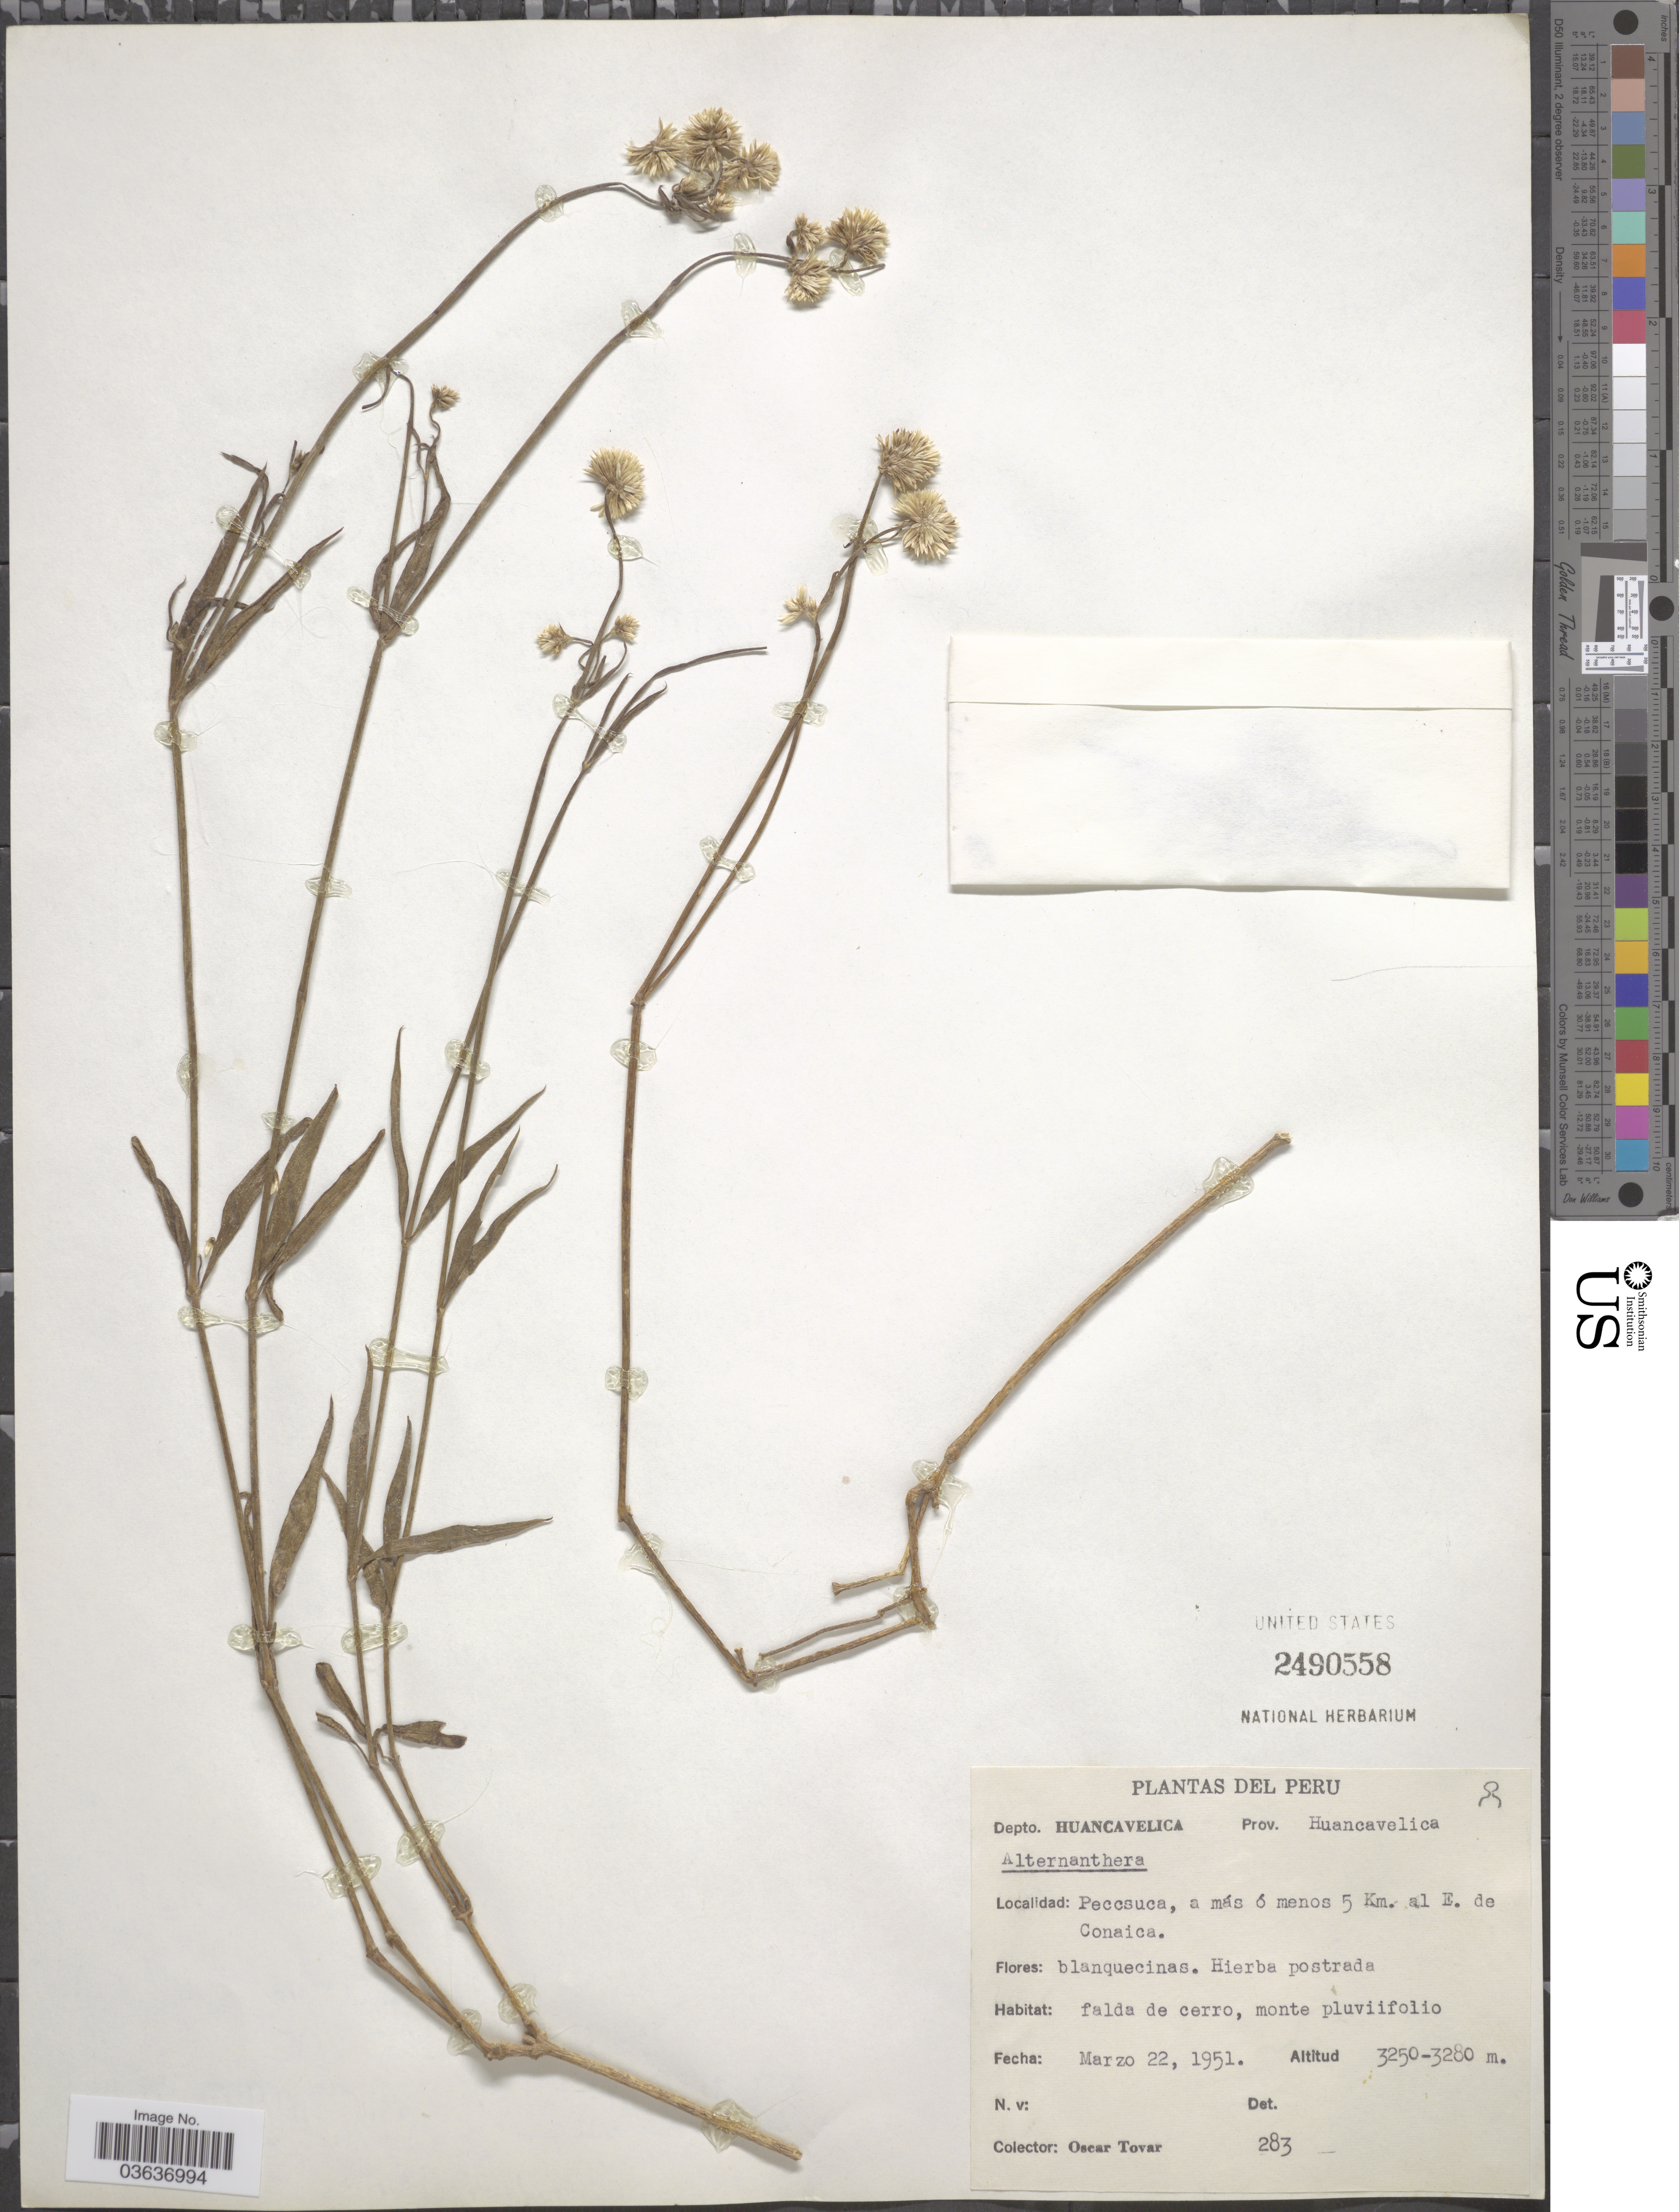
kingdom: Plantae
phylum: Tracheophyta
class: Magnoliopsida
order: Caryophyllales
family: Amaranthaceae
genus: Alternanthera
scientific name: Alternanthera sp.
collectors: Ó. Tovar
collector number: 283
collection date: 1951-03-22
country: Peru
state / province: Huancavelica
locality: Depto. Huancavelica. Peccsuca, a más ó menos 5 Km. al E. de Conaica.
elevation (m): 3250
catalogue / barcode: US 2490558